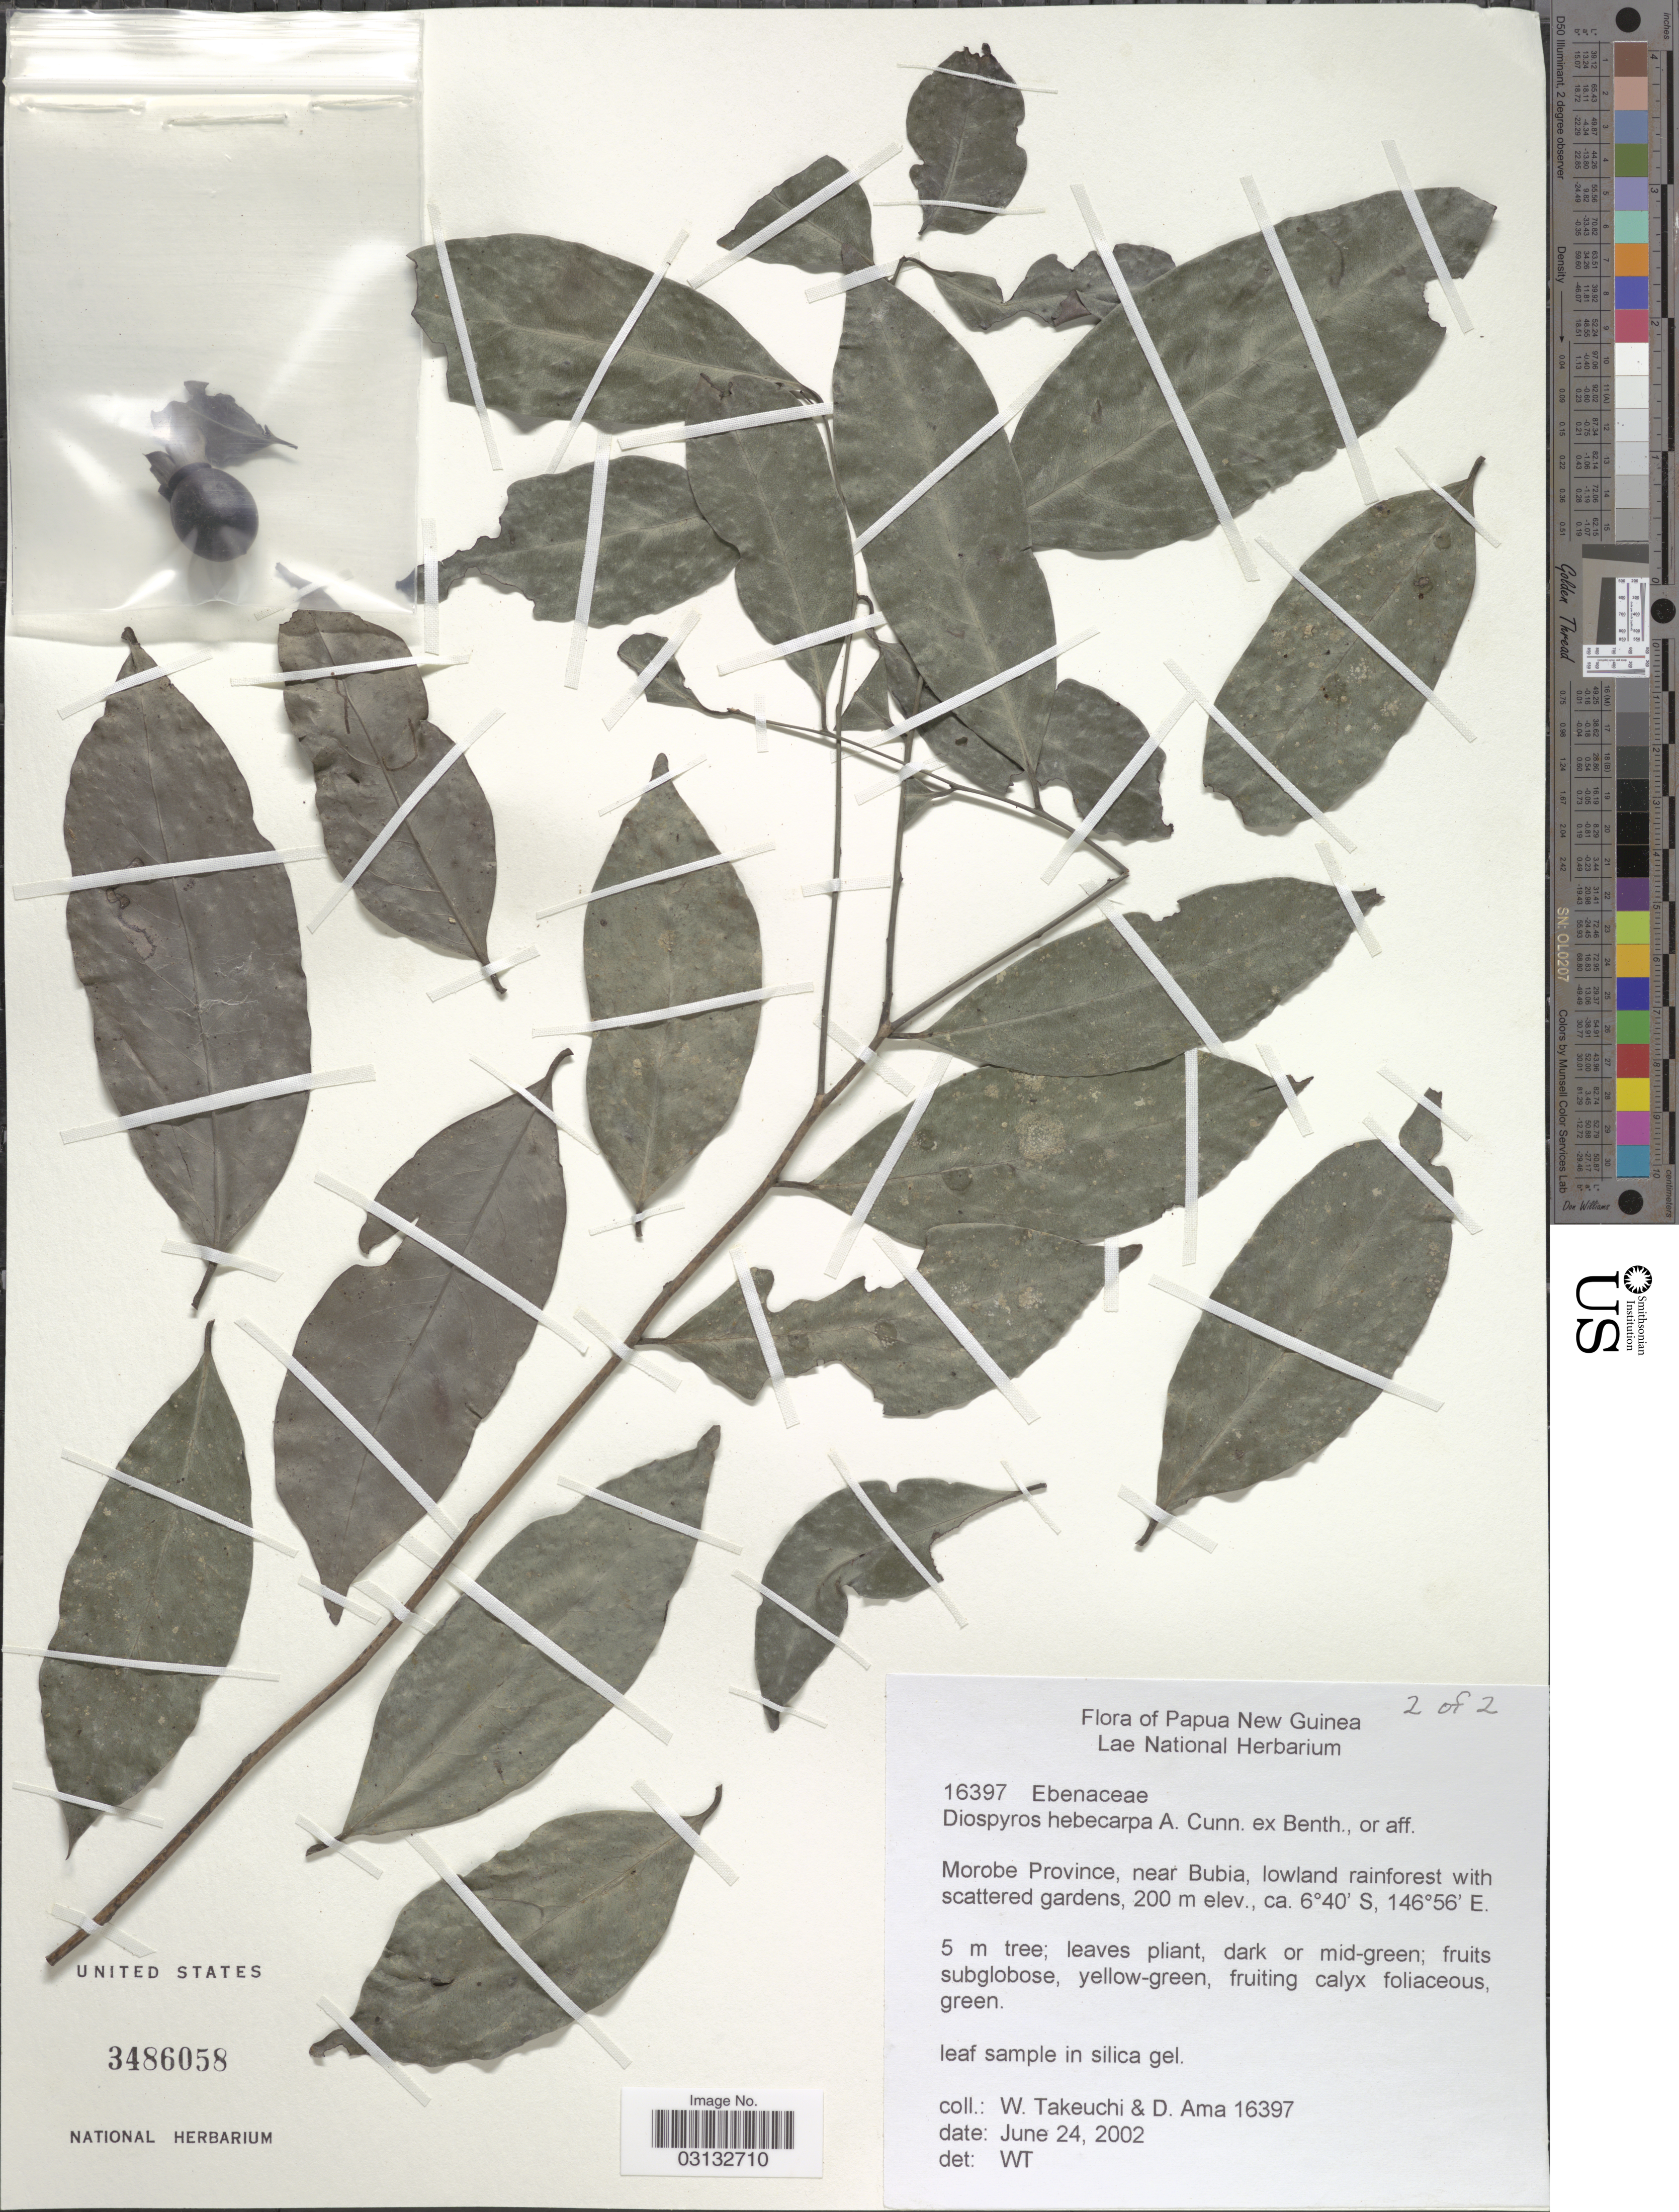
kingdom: Plantae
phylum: Tracheophyta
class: Magnoliopsida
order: Ericales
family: Ebenaceae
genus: Diospyros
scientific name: Diospyros hebecarpa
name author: Cunn. ex Benth.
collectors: W. Takeuchi & D. Ama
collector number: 16397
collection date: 2002-06-24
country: Papua New Guinea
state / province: Morobe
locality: Morobe Province, near Bubia.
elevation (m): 200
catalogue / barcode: US 3486058